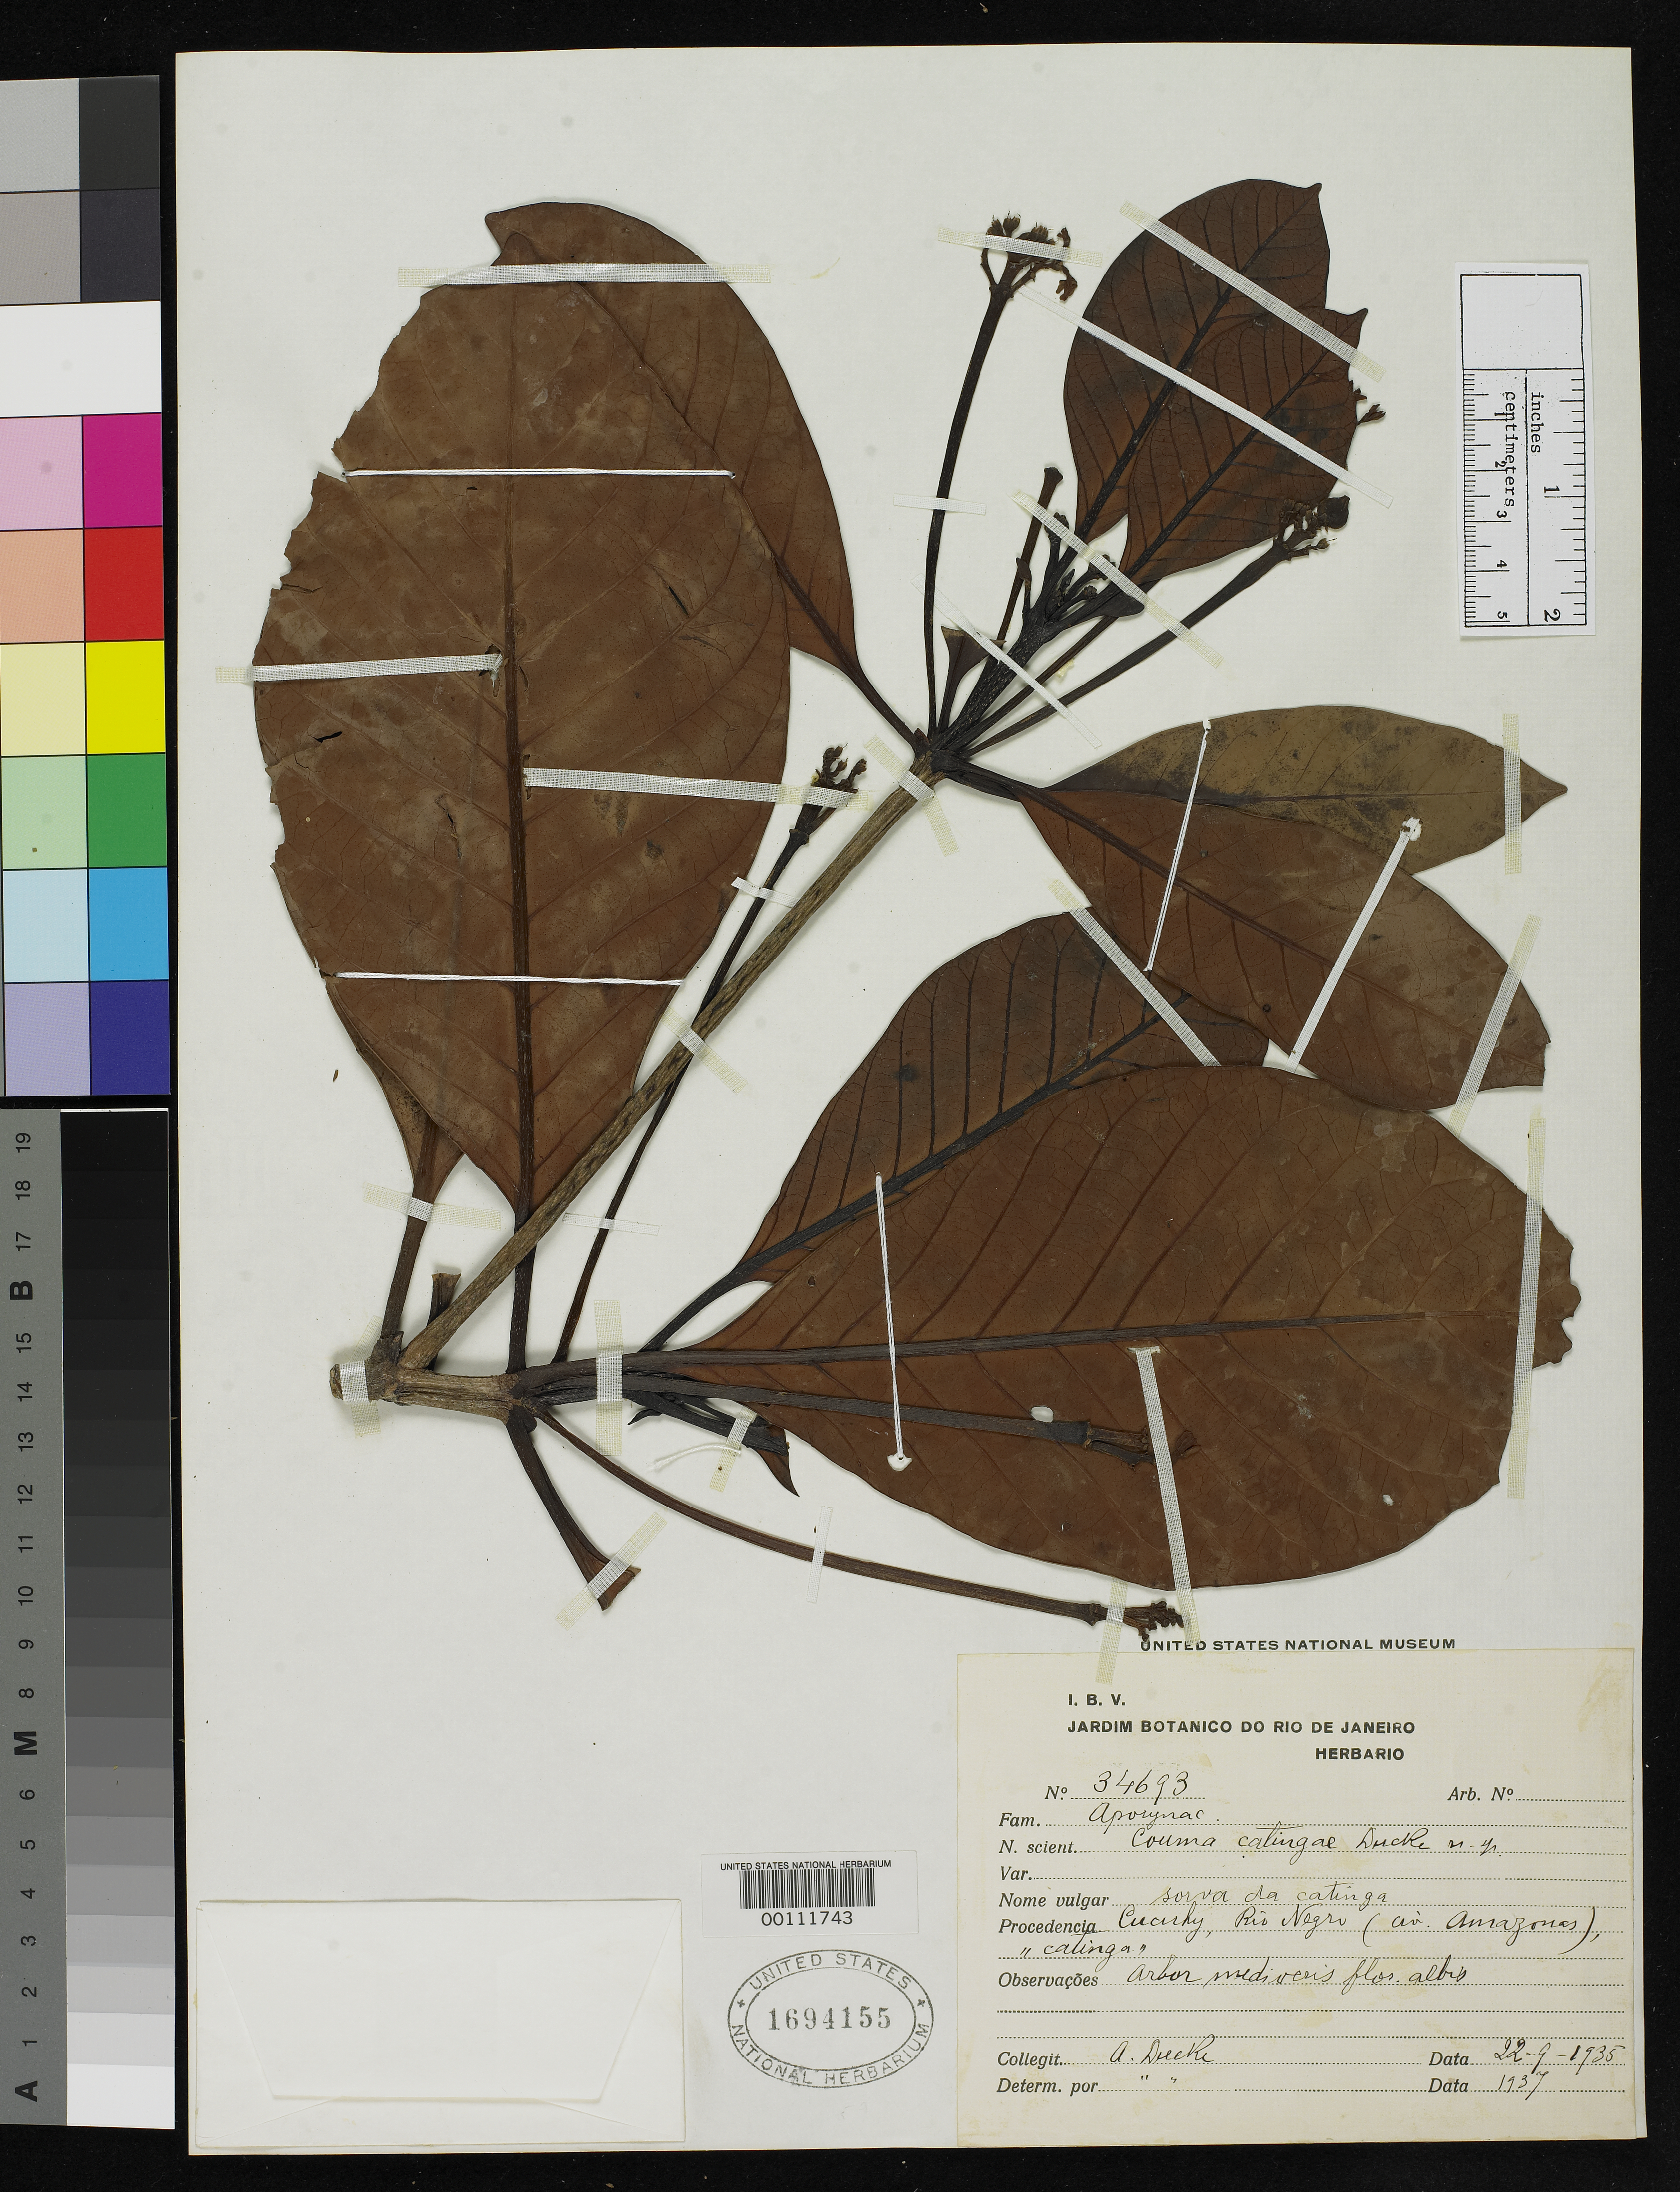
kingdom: Plantae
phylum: Tracheophyta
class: Magnoliopsida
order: Gentianales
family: Apocynaceae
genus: Couma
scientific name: Couma catingae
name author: Ducke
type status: Isosyntype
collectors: A. Ducke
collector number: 34693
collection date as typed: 22 Sep 1935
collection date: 1935-09-22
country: Brazil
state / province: Amazonas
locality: Cucuhy, Rio Negro.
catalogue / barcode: US 1694155